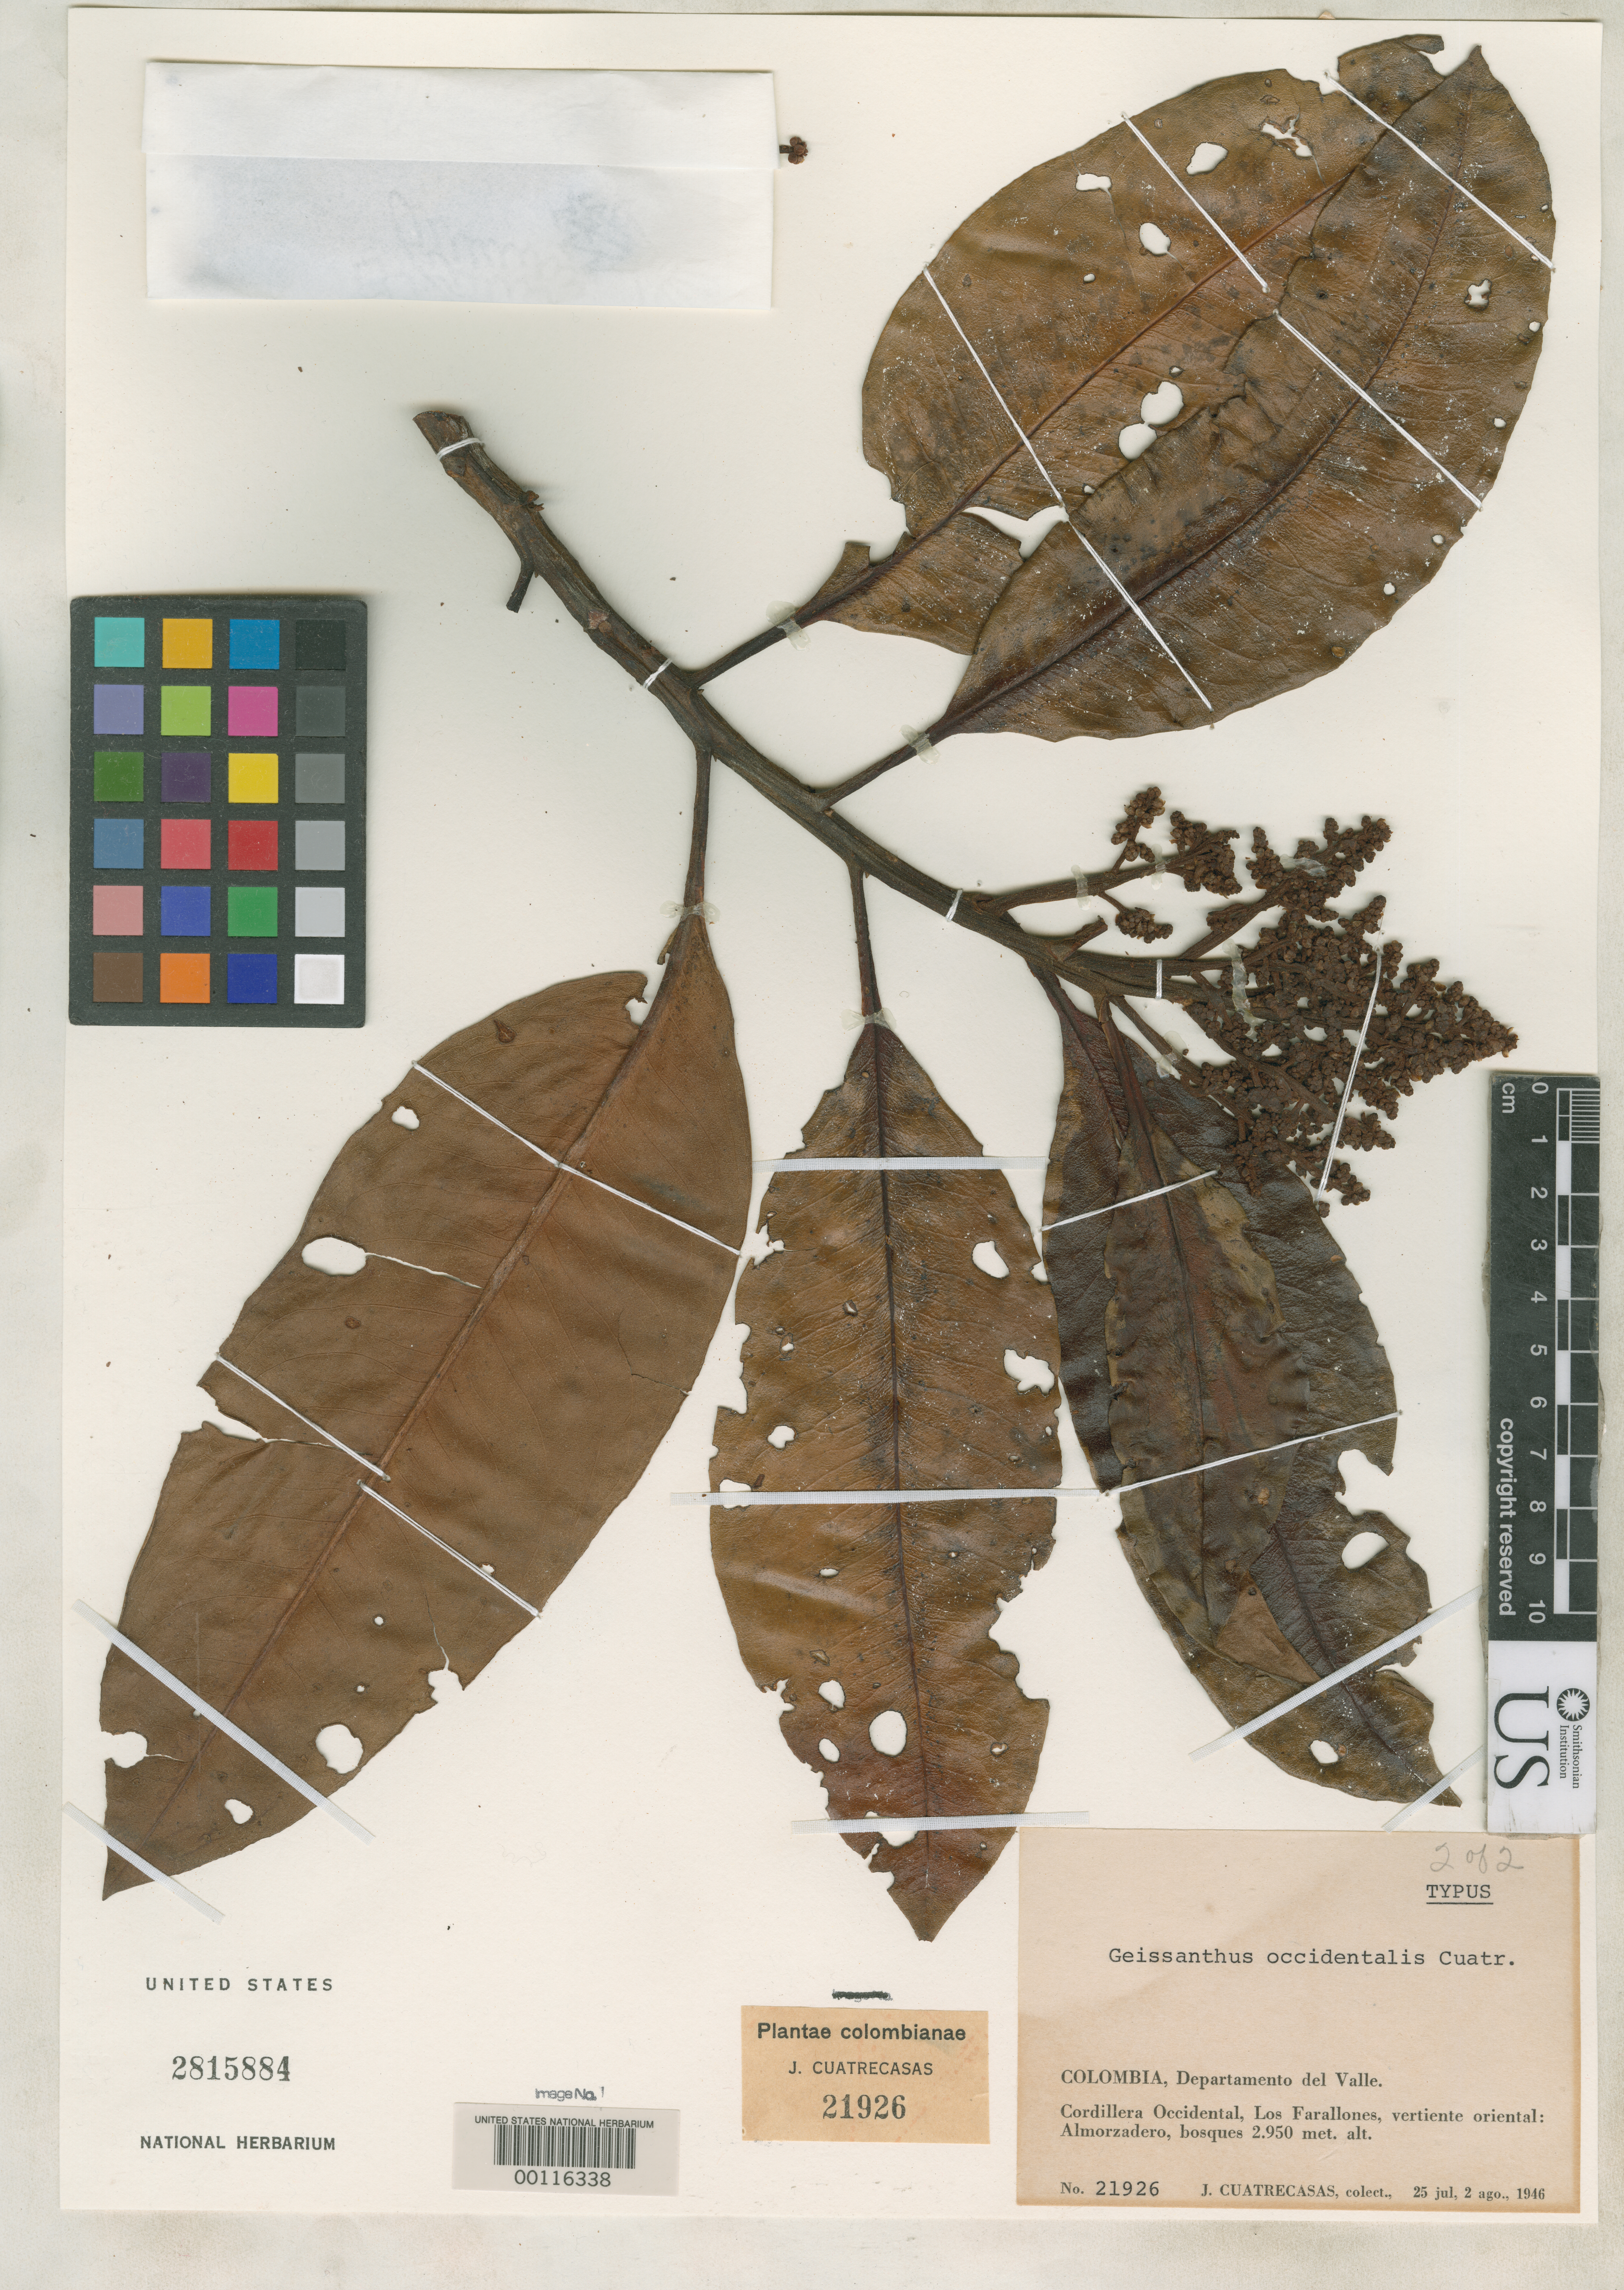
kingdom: Plantae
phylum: Tracheophyta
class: Magnoliopsida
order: Ericales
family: Primulaceae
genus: Geissanthus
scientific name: Geissanthus occidentalis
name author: Cuatrec.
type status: Type Collection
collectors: J. Cuatrecasas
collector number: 21926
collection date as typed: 02 Aug 1946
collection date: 1946-08-02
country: Colombia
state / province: Valle del Cauca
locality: Los Farallones, Almorzadero.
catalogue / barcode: US 2815884